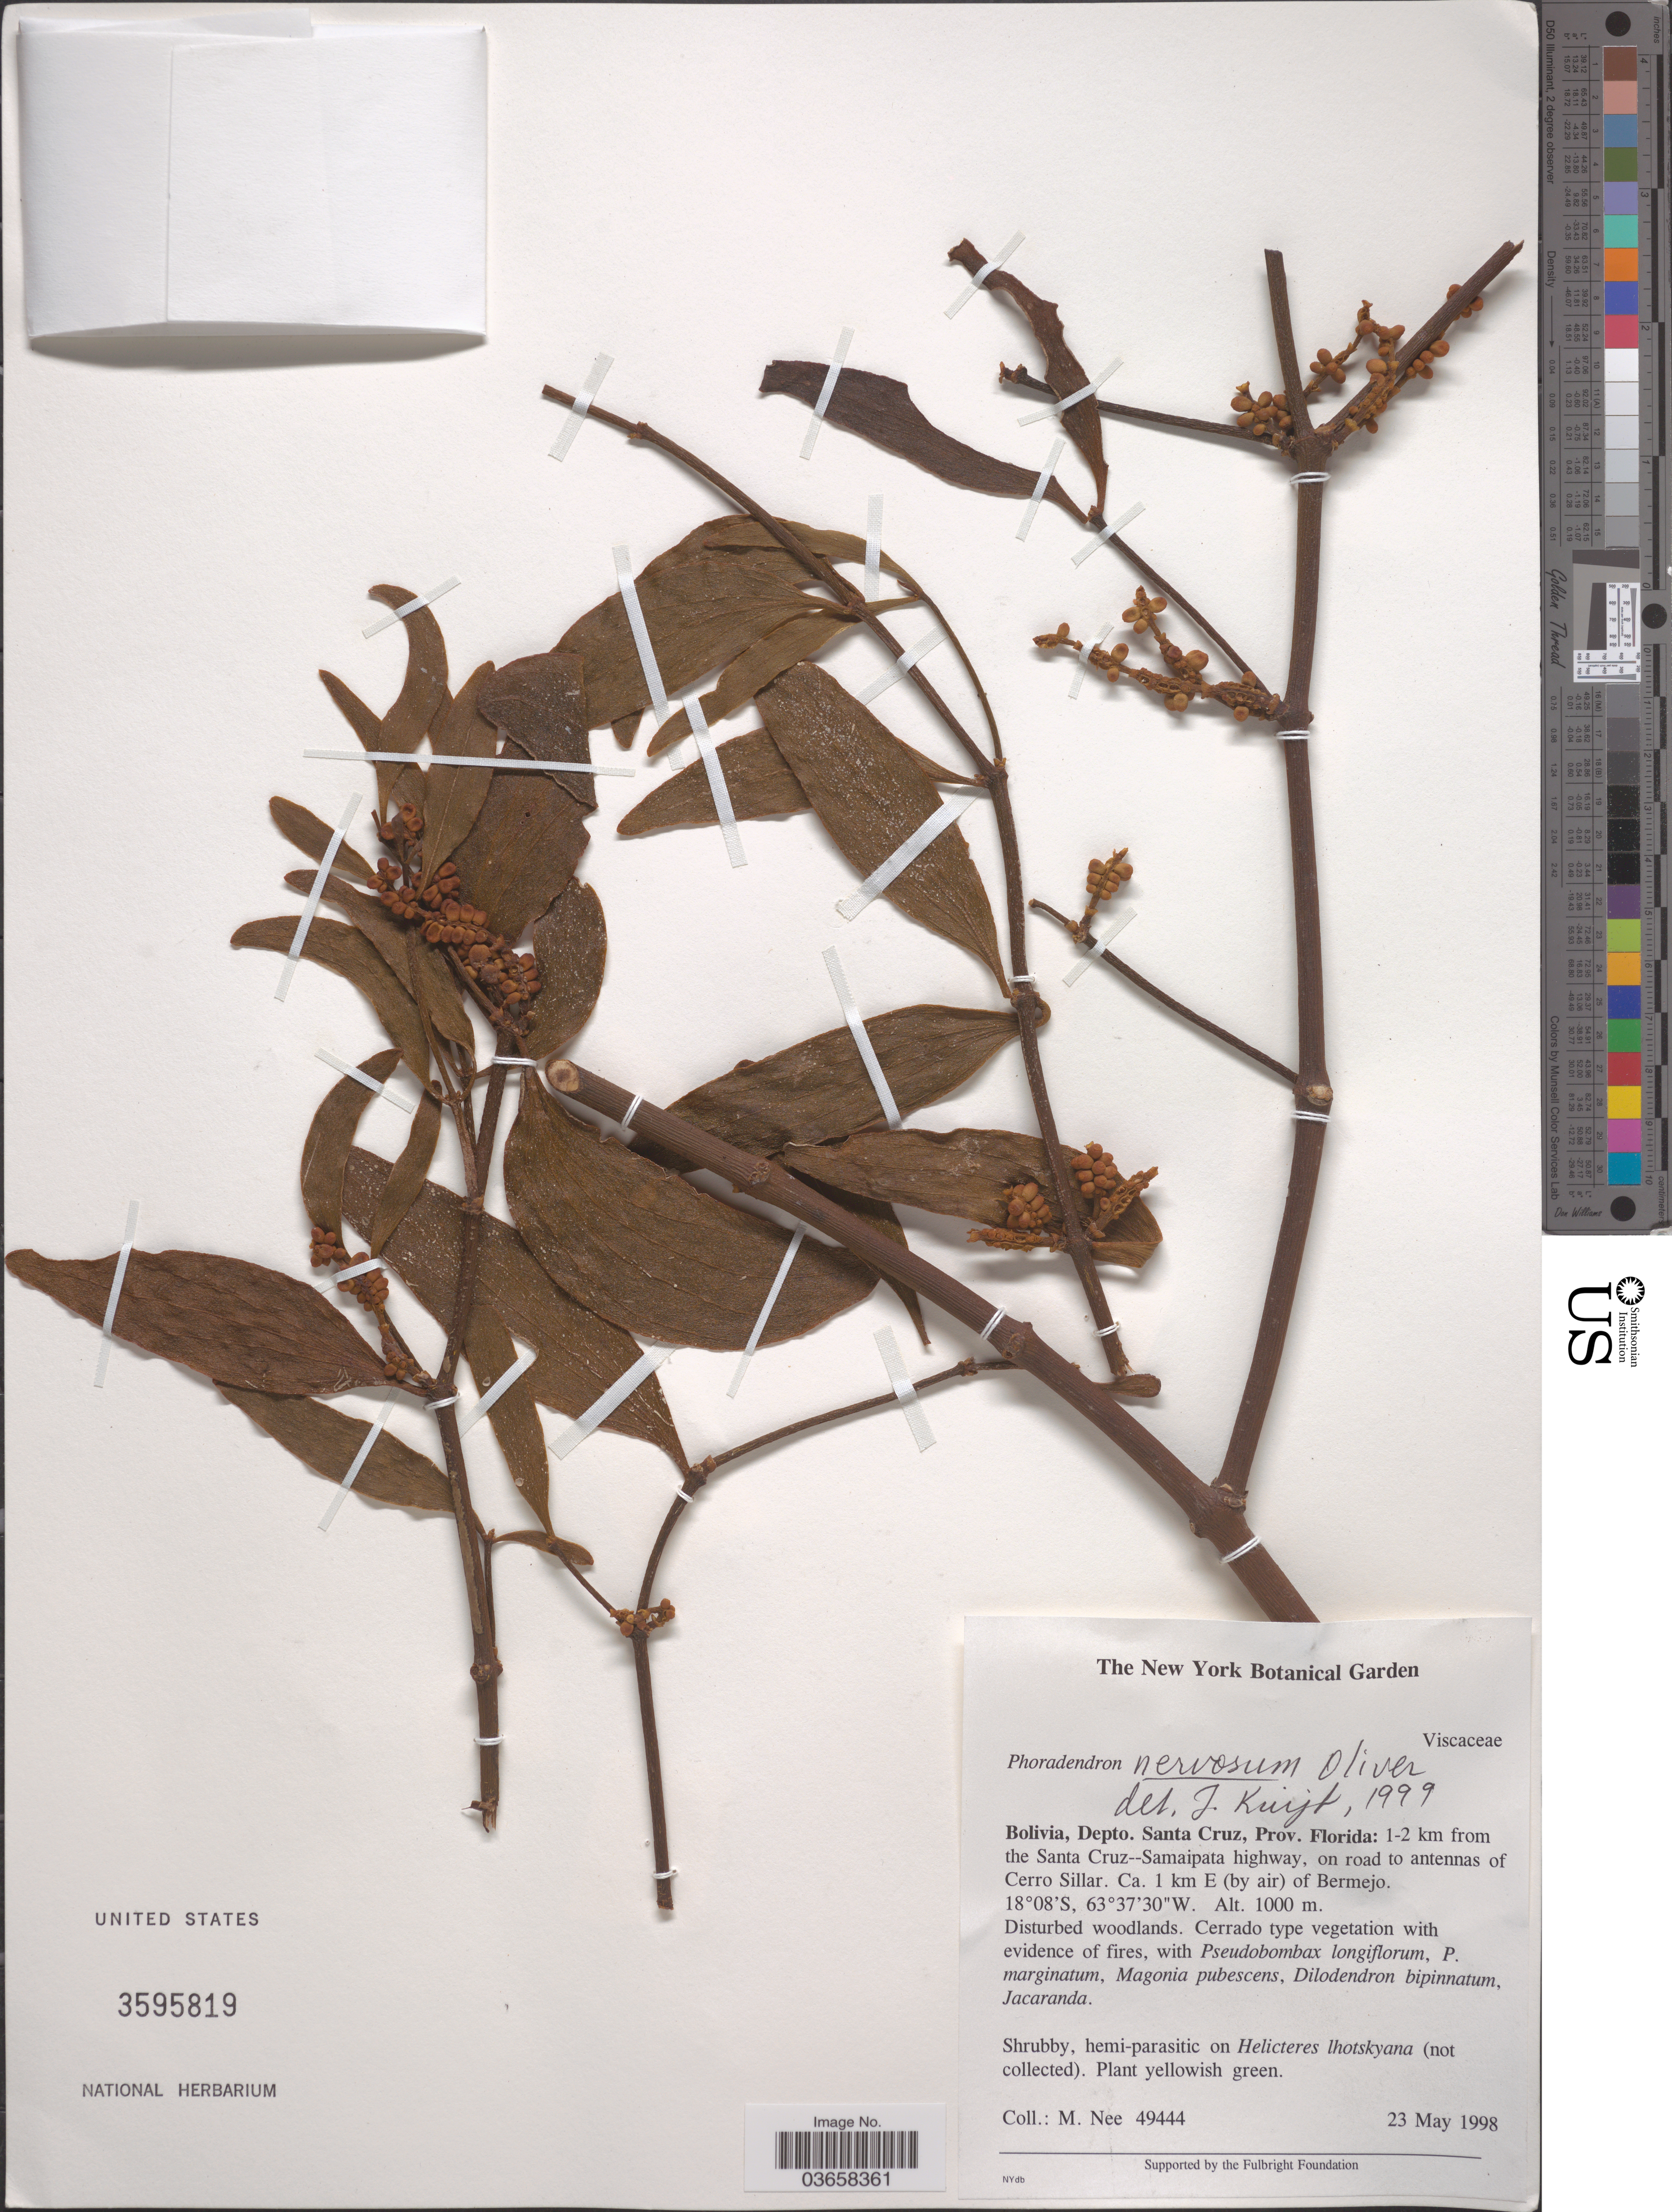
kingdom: Plantae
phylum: Tracheophyta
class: Magnoliopsida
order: Santalales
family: Viscaceae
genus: Phoradendron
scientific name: Phoradendron nervosum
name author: Oliv.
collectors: M. Nee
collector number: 49444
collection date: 1998-05-23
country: Bolivia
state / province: Santa Cruz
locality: Depto. Santa Cruz, Prov. Florida: 1-2 km from the Santa Cruz -- Samaipata highway, on road to antennas of Cerro Sillar. Ca. 1 km E (by air) of Bermejo.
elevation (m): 1000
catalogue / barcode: US 3595819